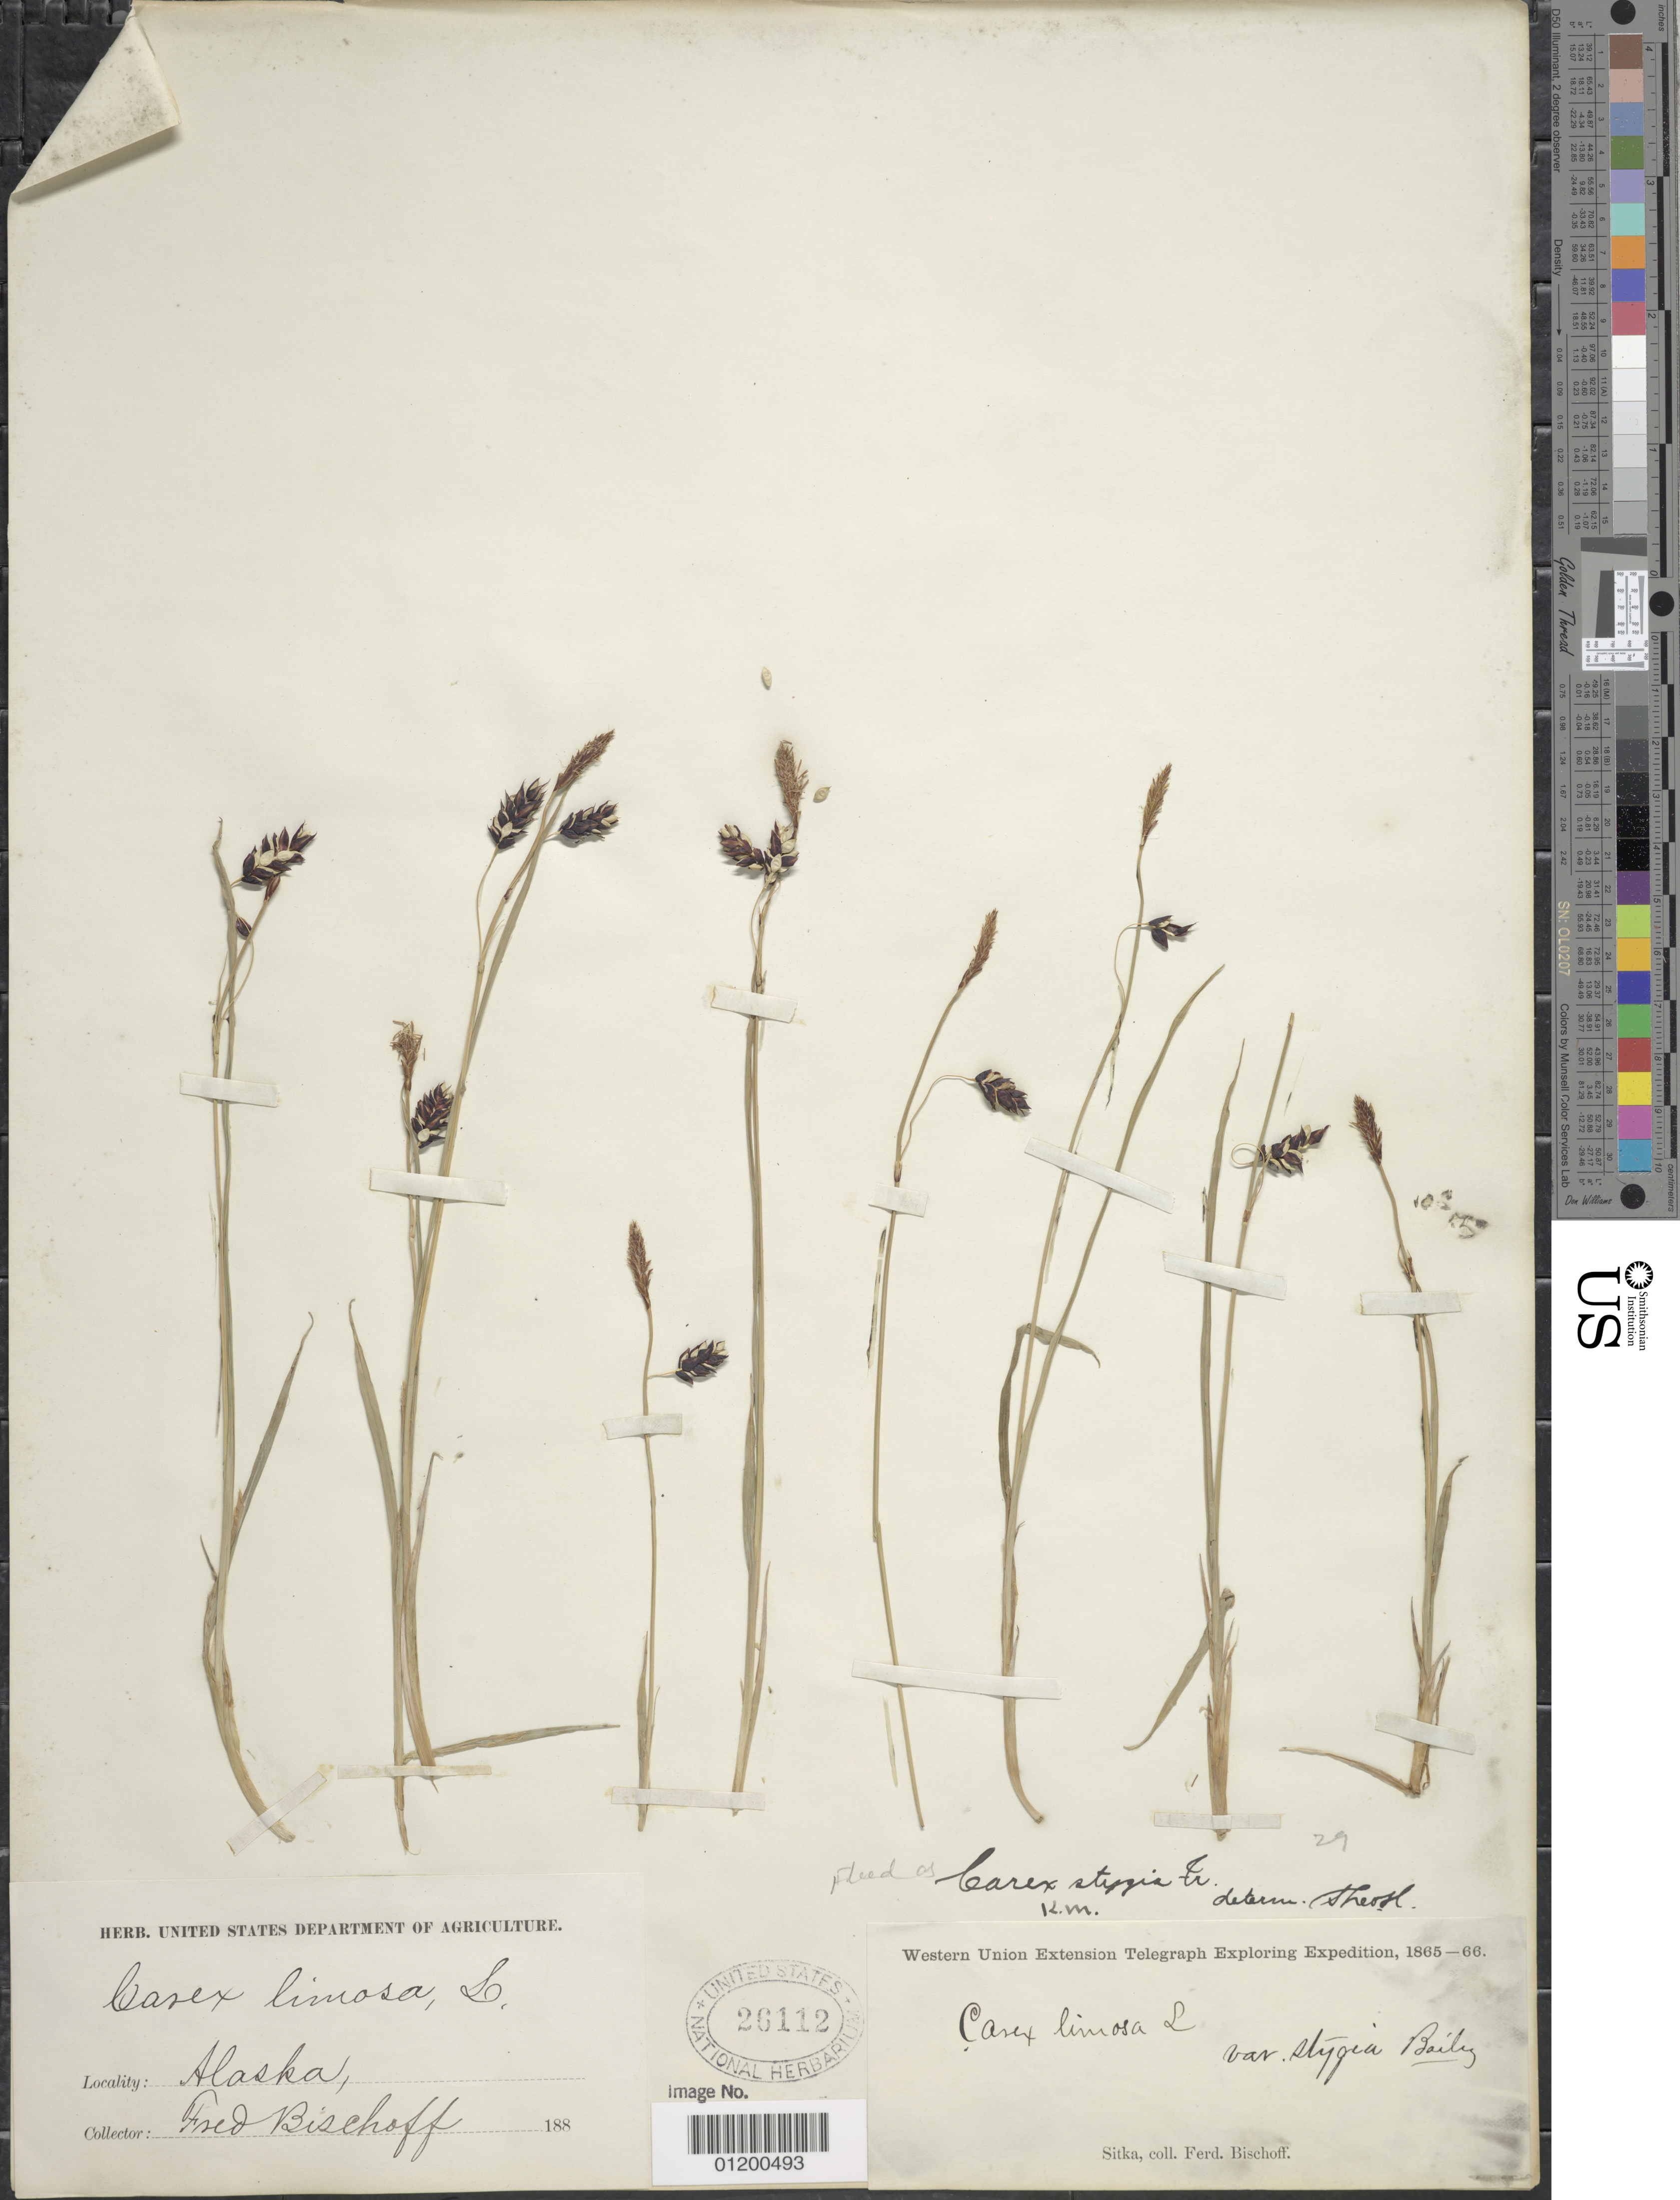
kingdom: Plantae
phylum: Tracheophyta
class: Liliopsida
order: Poales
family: Cyperaceae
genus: Carex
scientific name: Carex x stygia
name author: Fr.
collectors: F. Bischoff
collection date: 1865/1866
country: United States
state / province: Alaska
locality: Sitka.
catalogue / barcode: US 26112